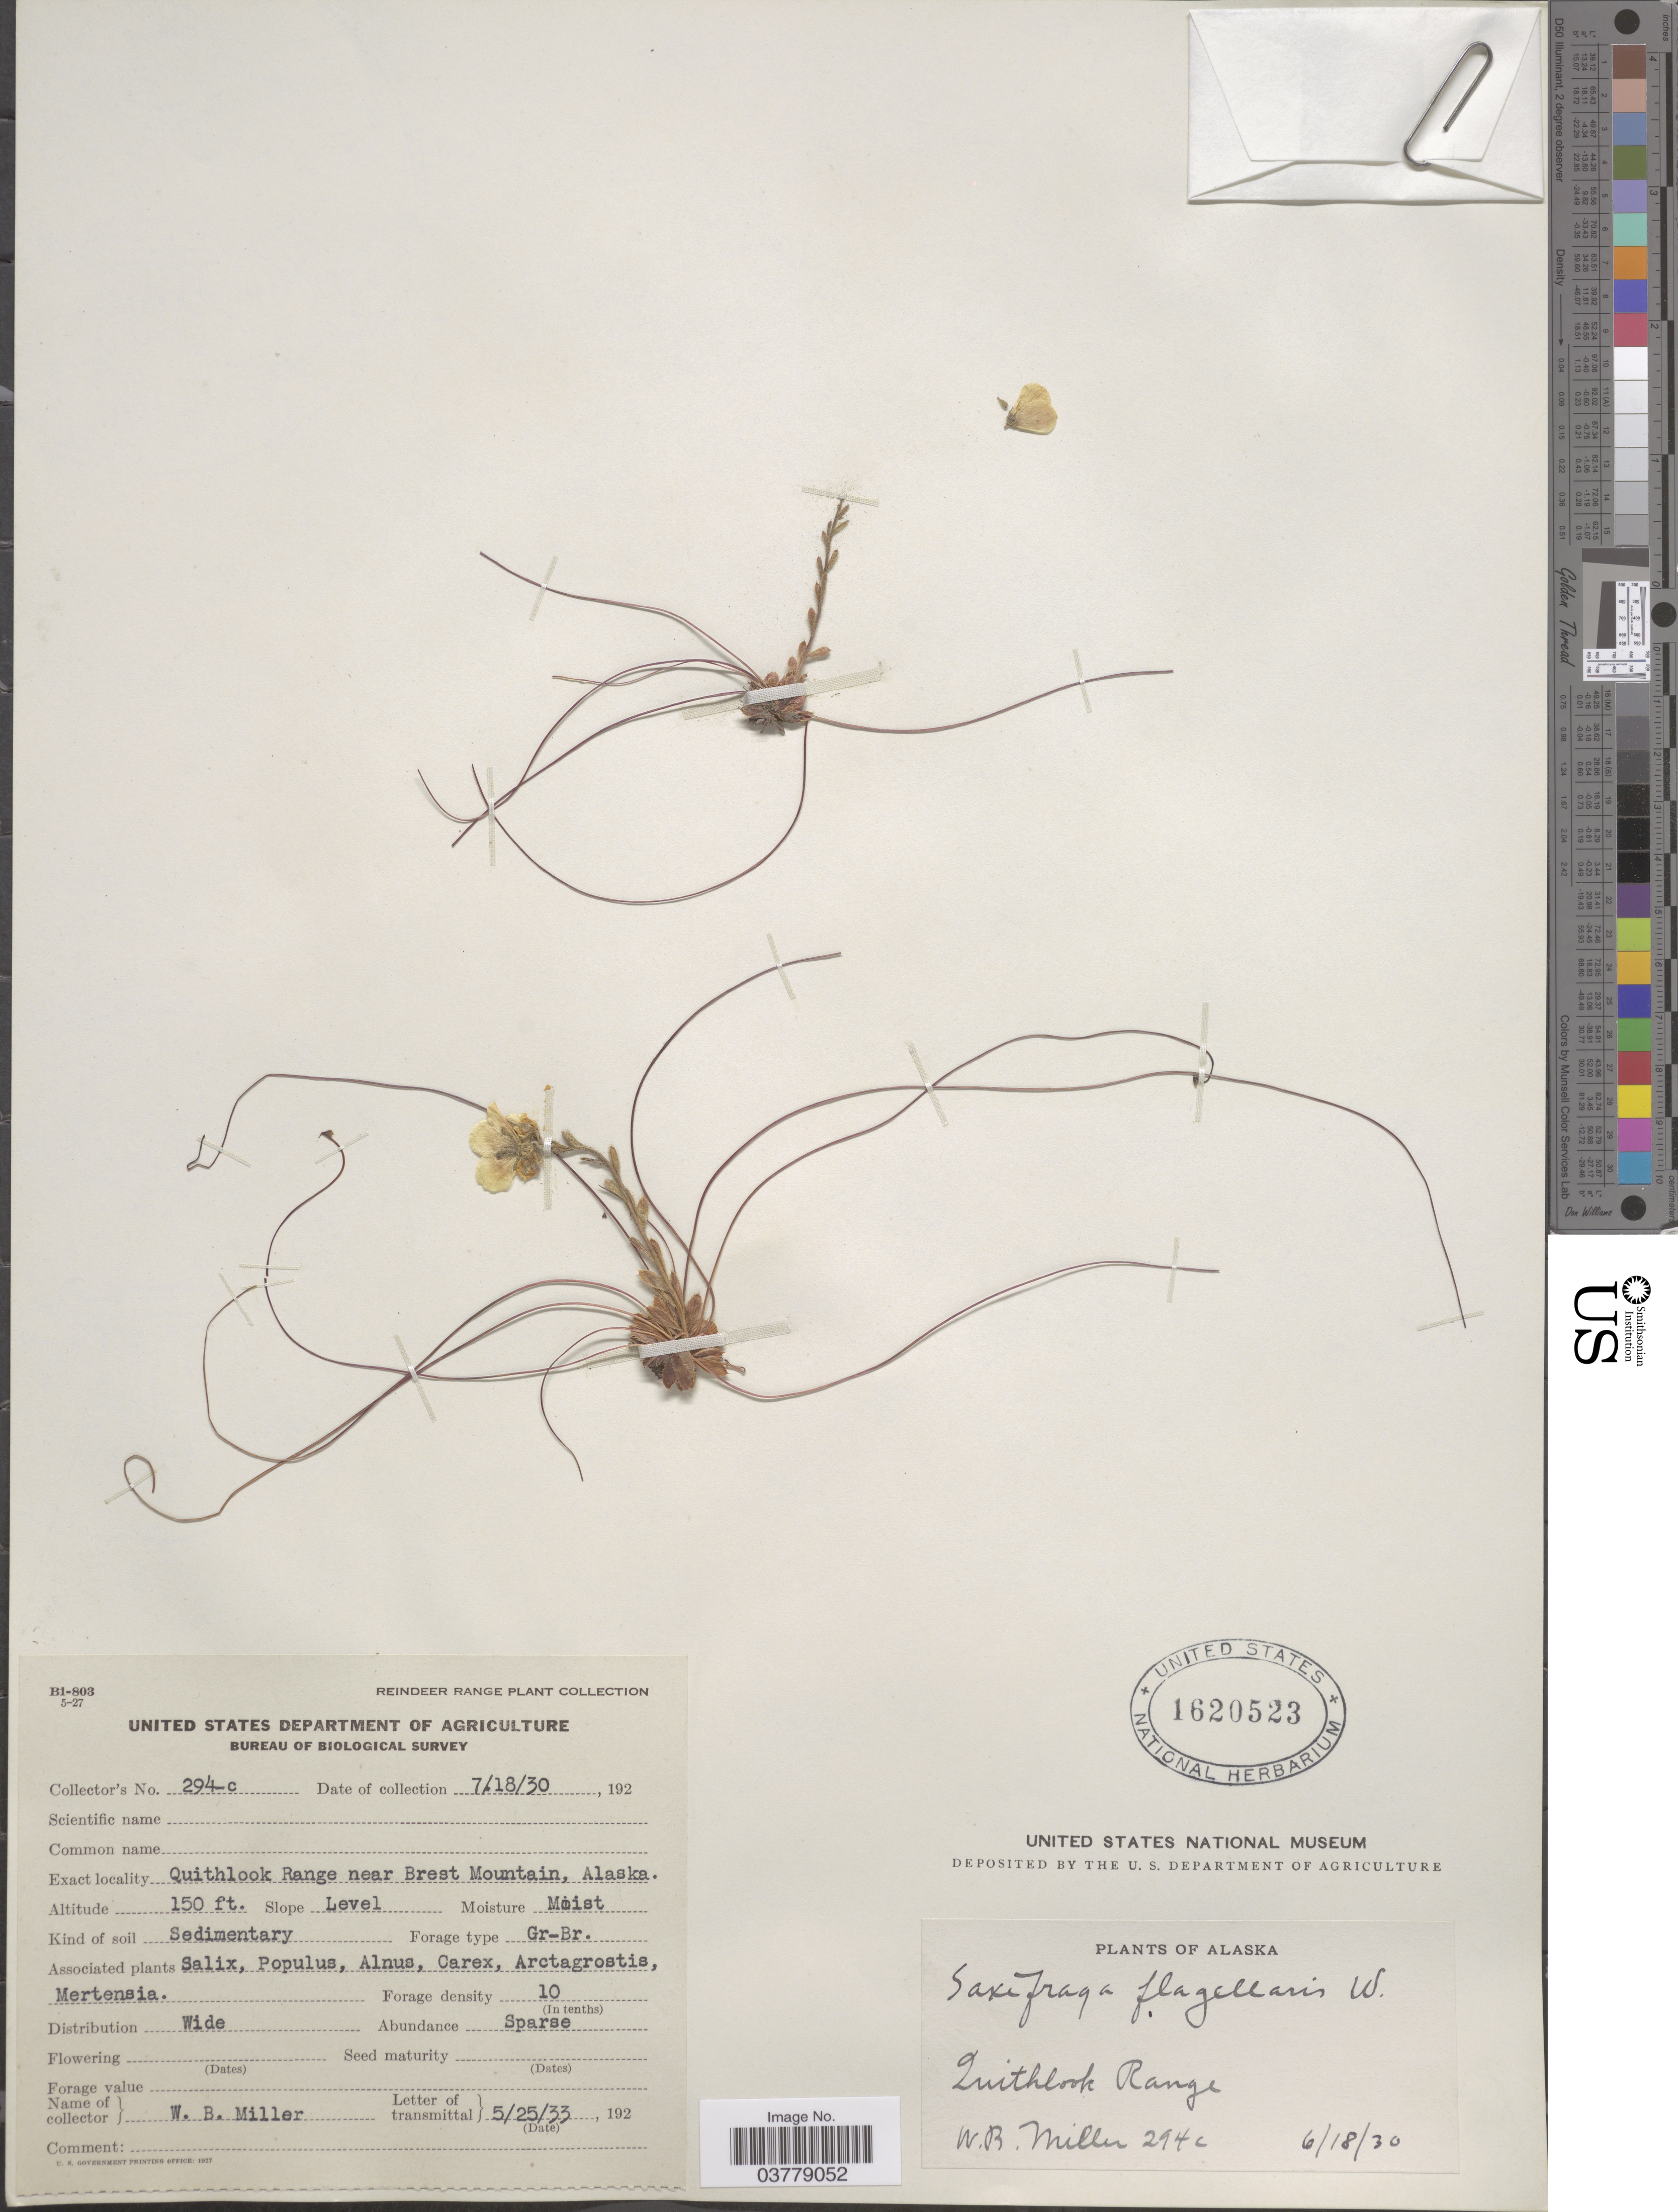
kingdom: Plantae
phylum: Tracheophyta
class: Magnoliopsida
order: Saxifragales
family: Saxifragaceae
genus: Saxifraga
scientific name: Saxifraga flagellaris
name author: Willd. ex Sternb.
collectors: W. Miller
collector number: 294-c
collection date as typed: Transcribed d/m/y: 18/6/30 to 18/7/30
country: United States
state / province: Alaska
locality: Quithlook Range near Brest Mountain.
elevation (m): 46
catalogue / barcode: US 1620523